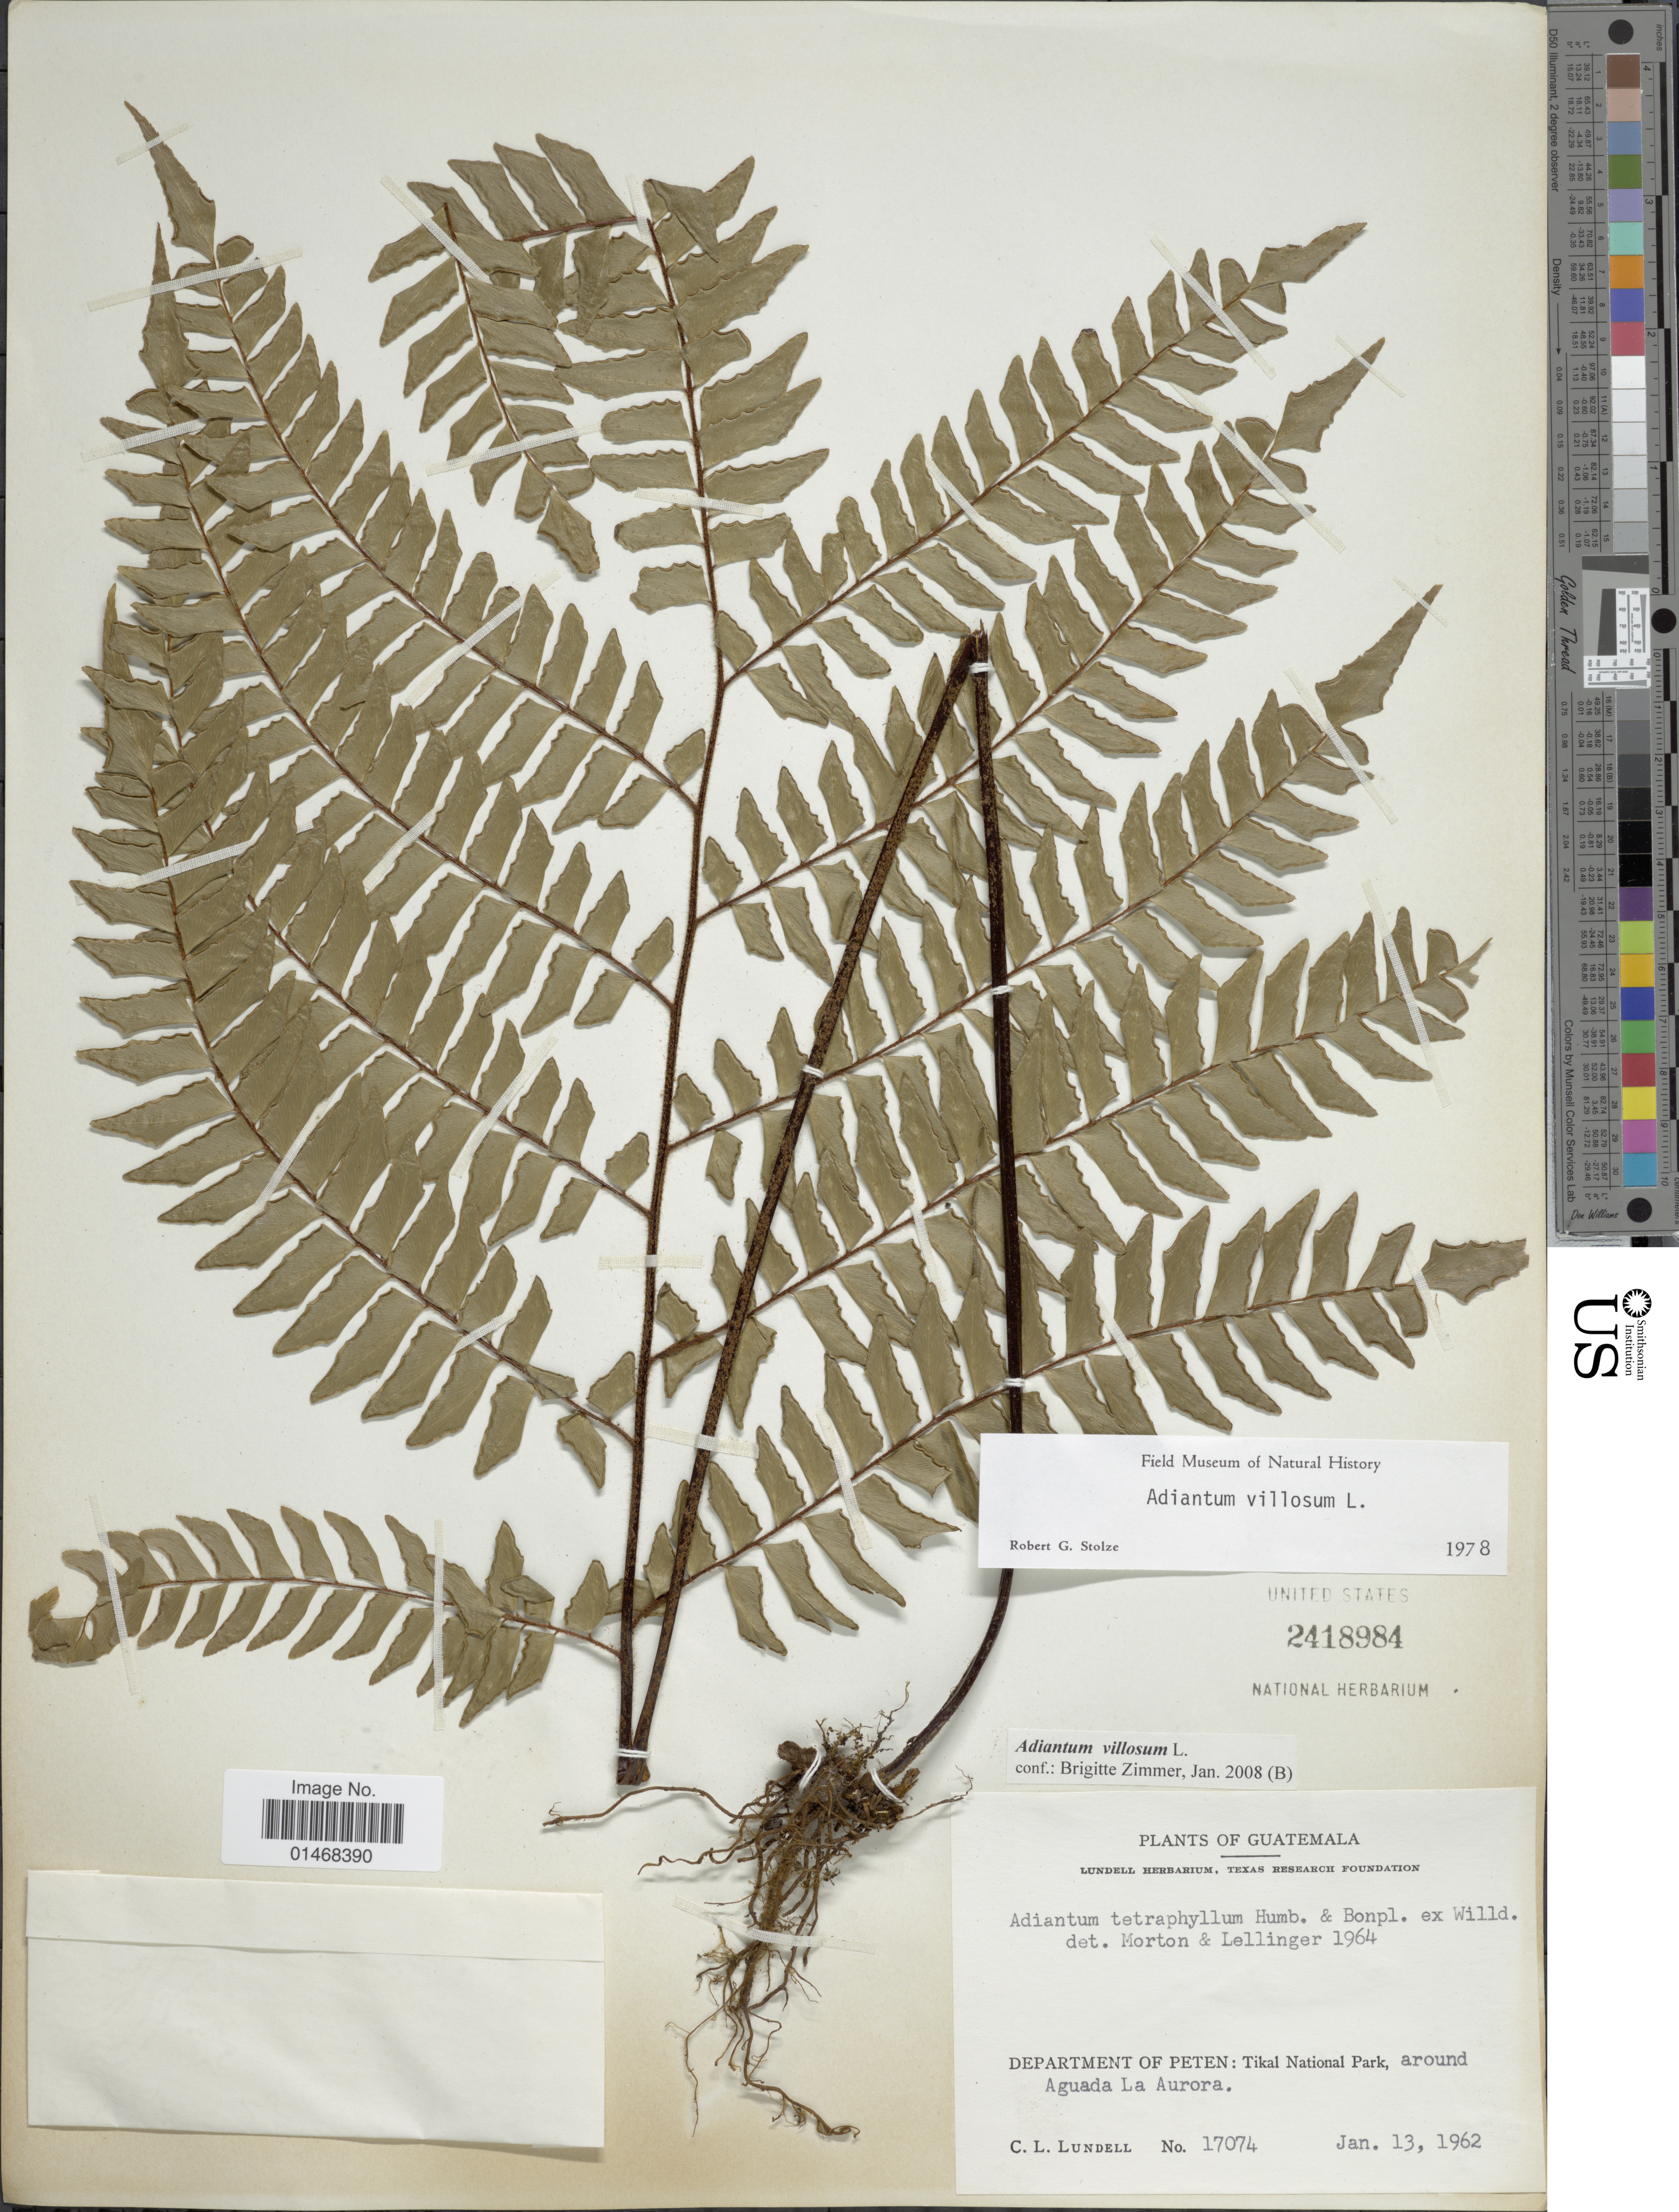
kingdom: Plantae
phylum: Tracheophyta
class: Polypodiopsida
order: Polypodiales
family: Pteridaceae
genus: Adiantum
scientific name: Adiantum villosum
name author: L.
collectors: C. L. Lundell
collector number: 17074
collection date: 1962-01-13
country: Guatemala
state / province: El Petén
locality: Department of Peten: Tikal National Park, around Aguada La Aurora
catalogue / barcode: US 2418984